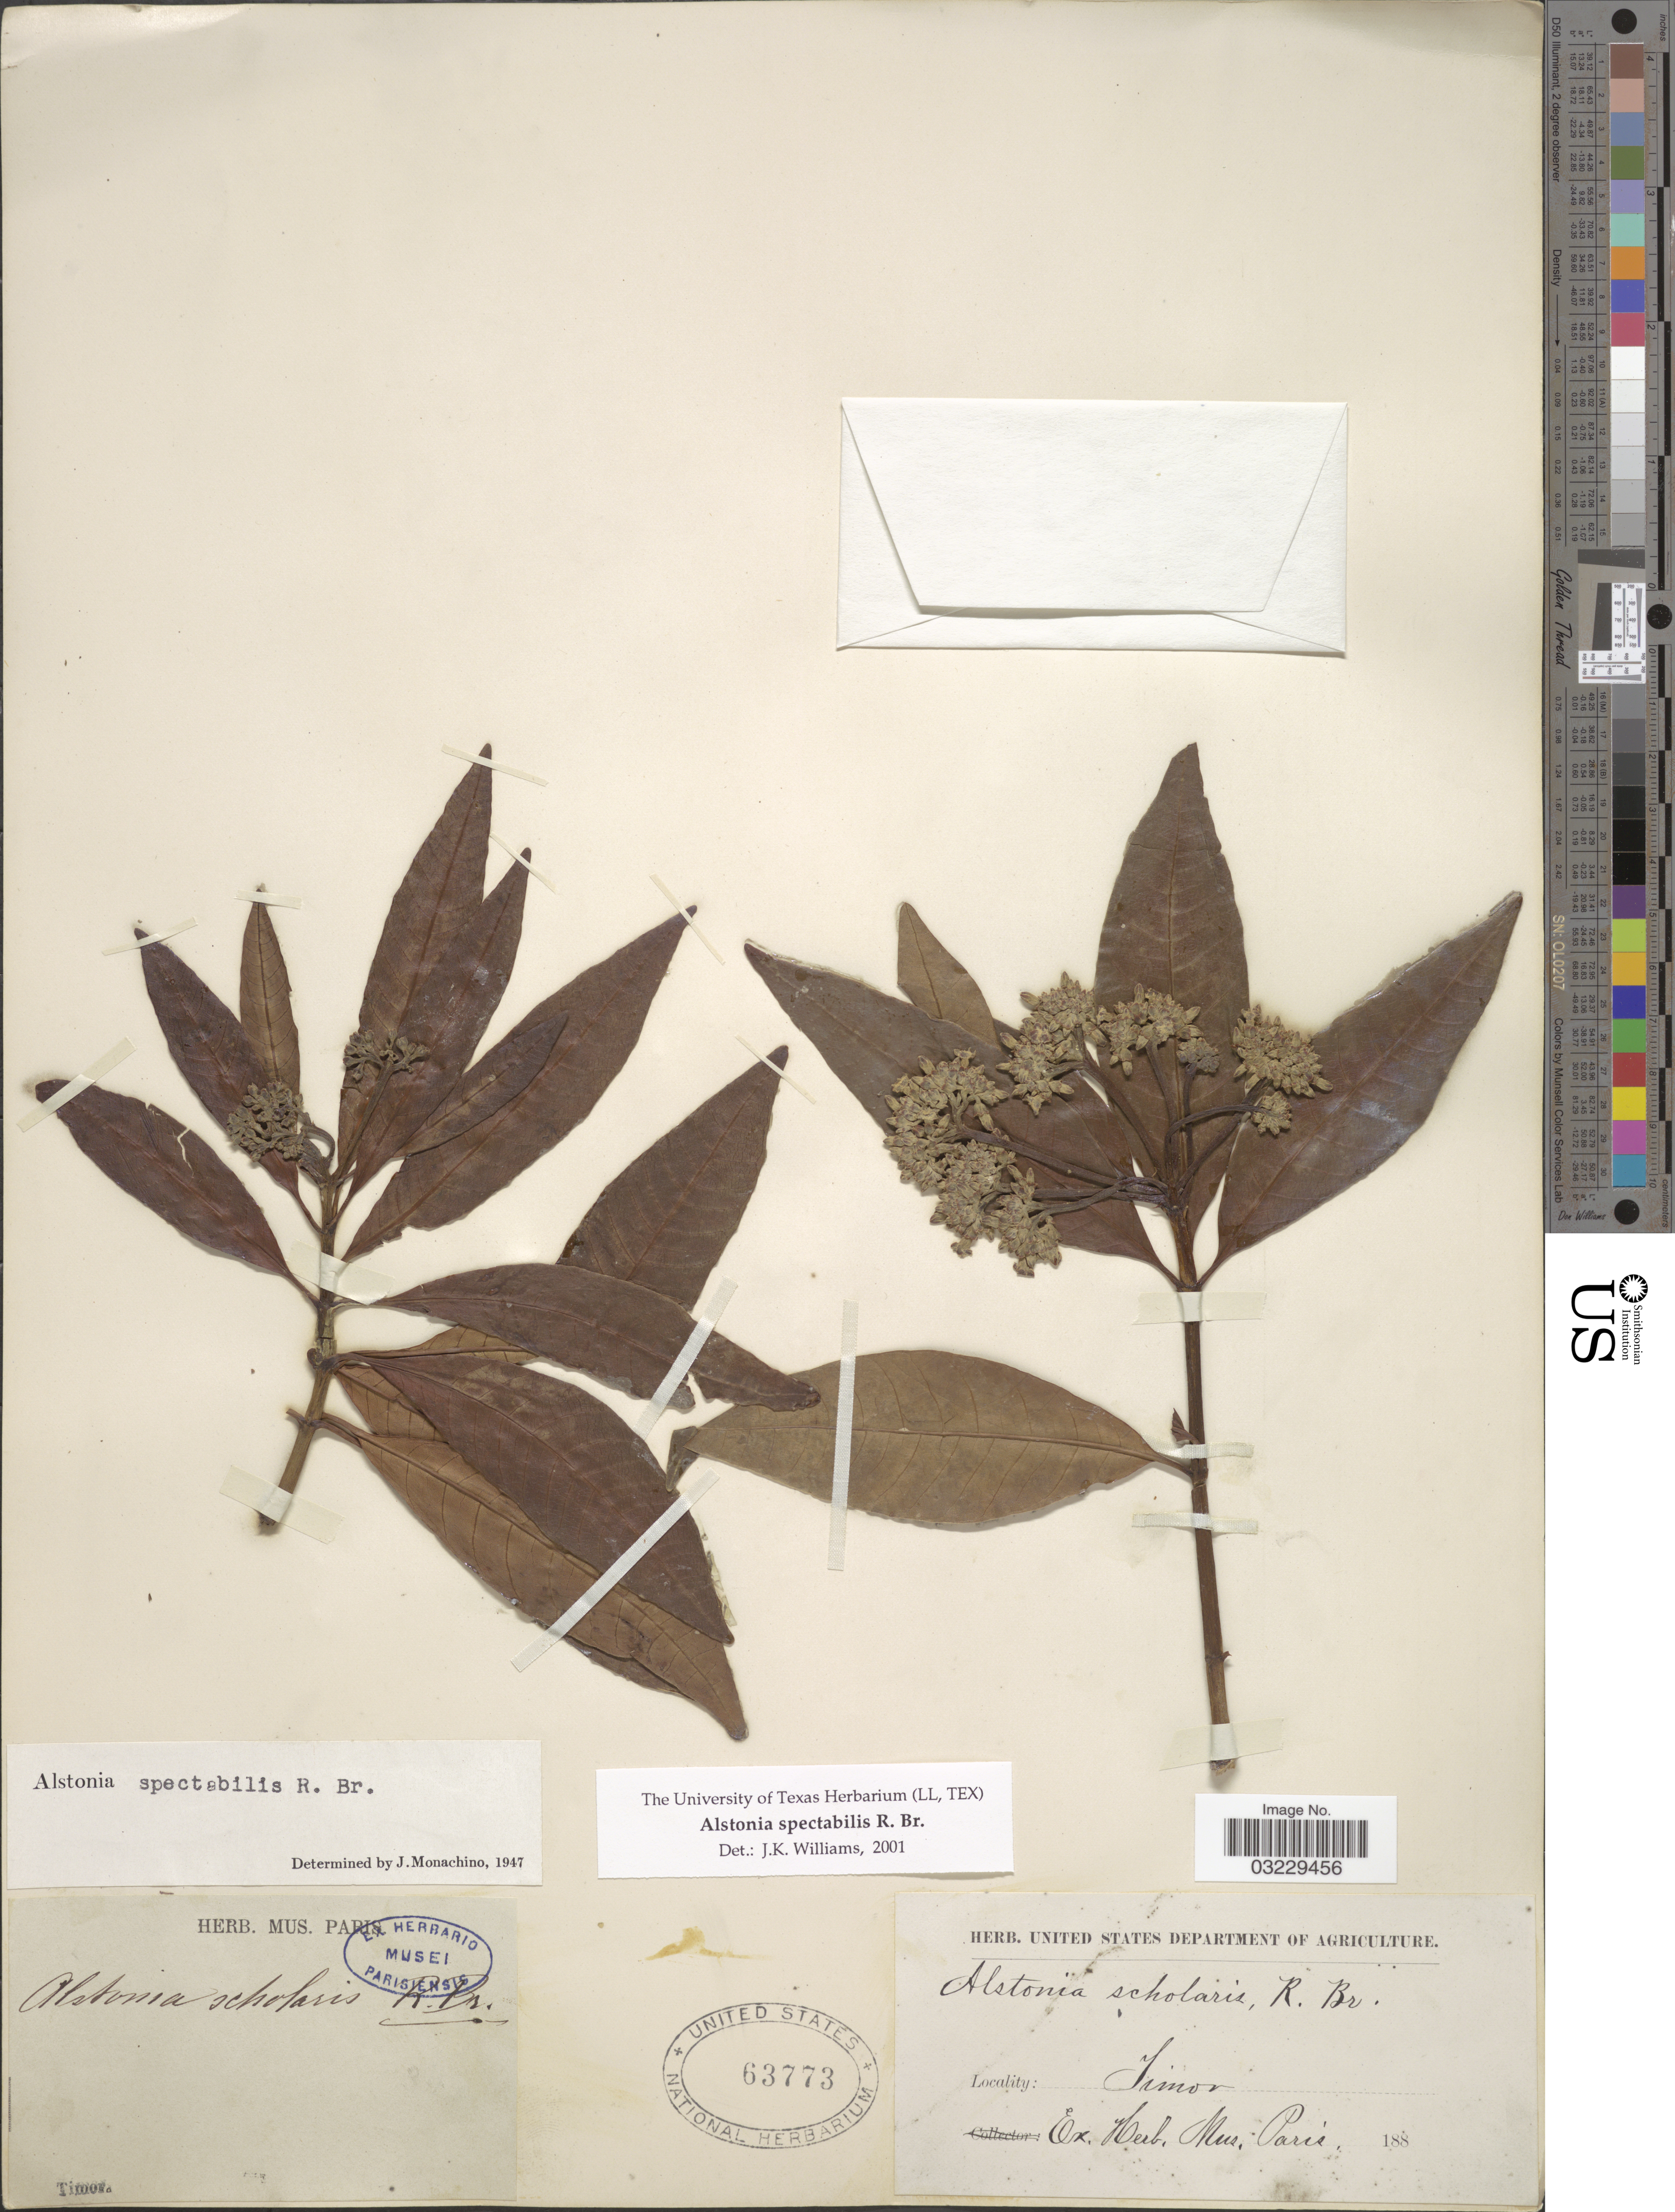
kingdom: Plantae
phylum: Tracheophyta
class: Magnoliopsida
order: Gentianales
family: Apocynaceae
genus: Alstonia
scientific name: Alstonia spectabilis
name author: R. Br.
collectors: ex herb. Mus. Paris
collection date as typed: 188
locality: Timor.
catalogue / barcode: US 63773